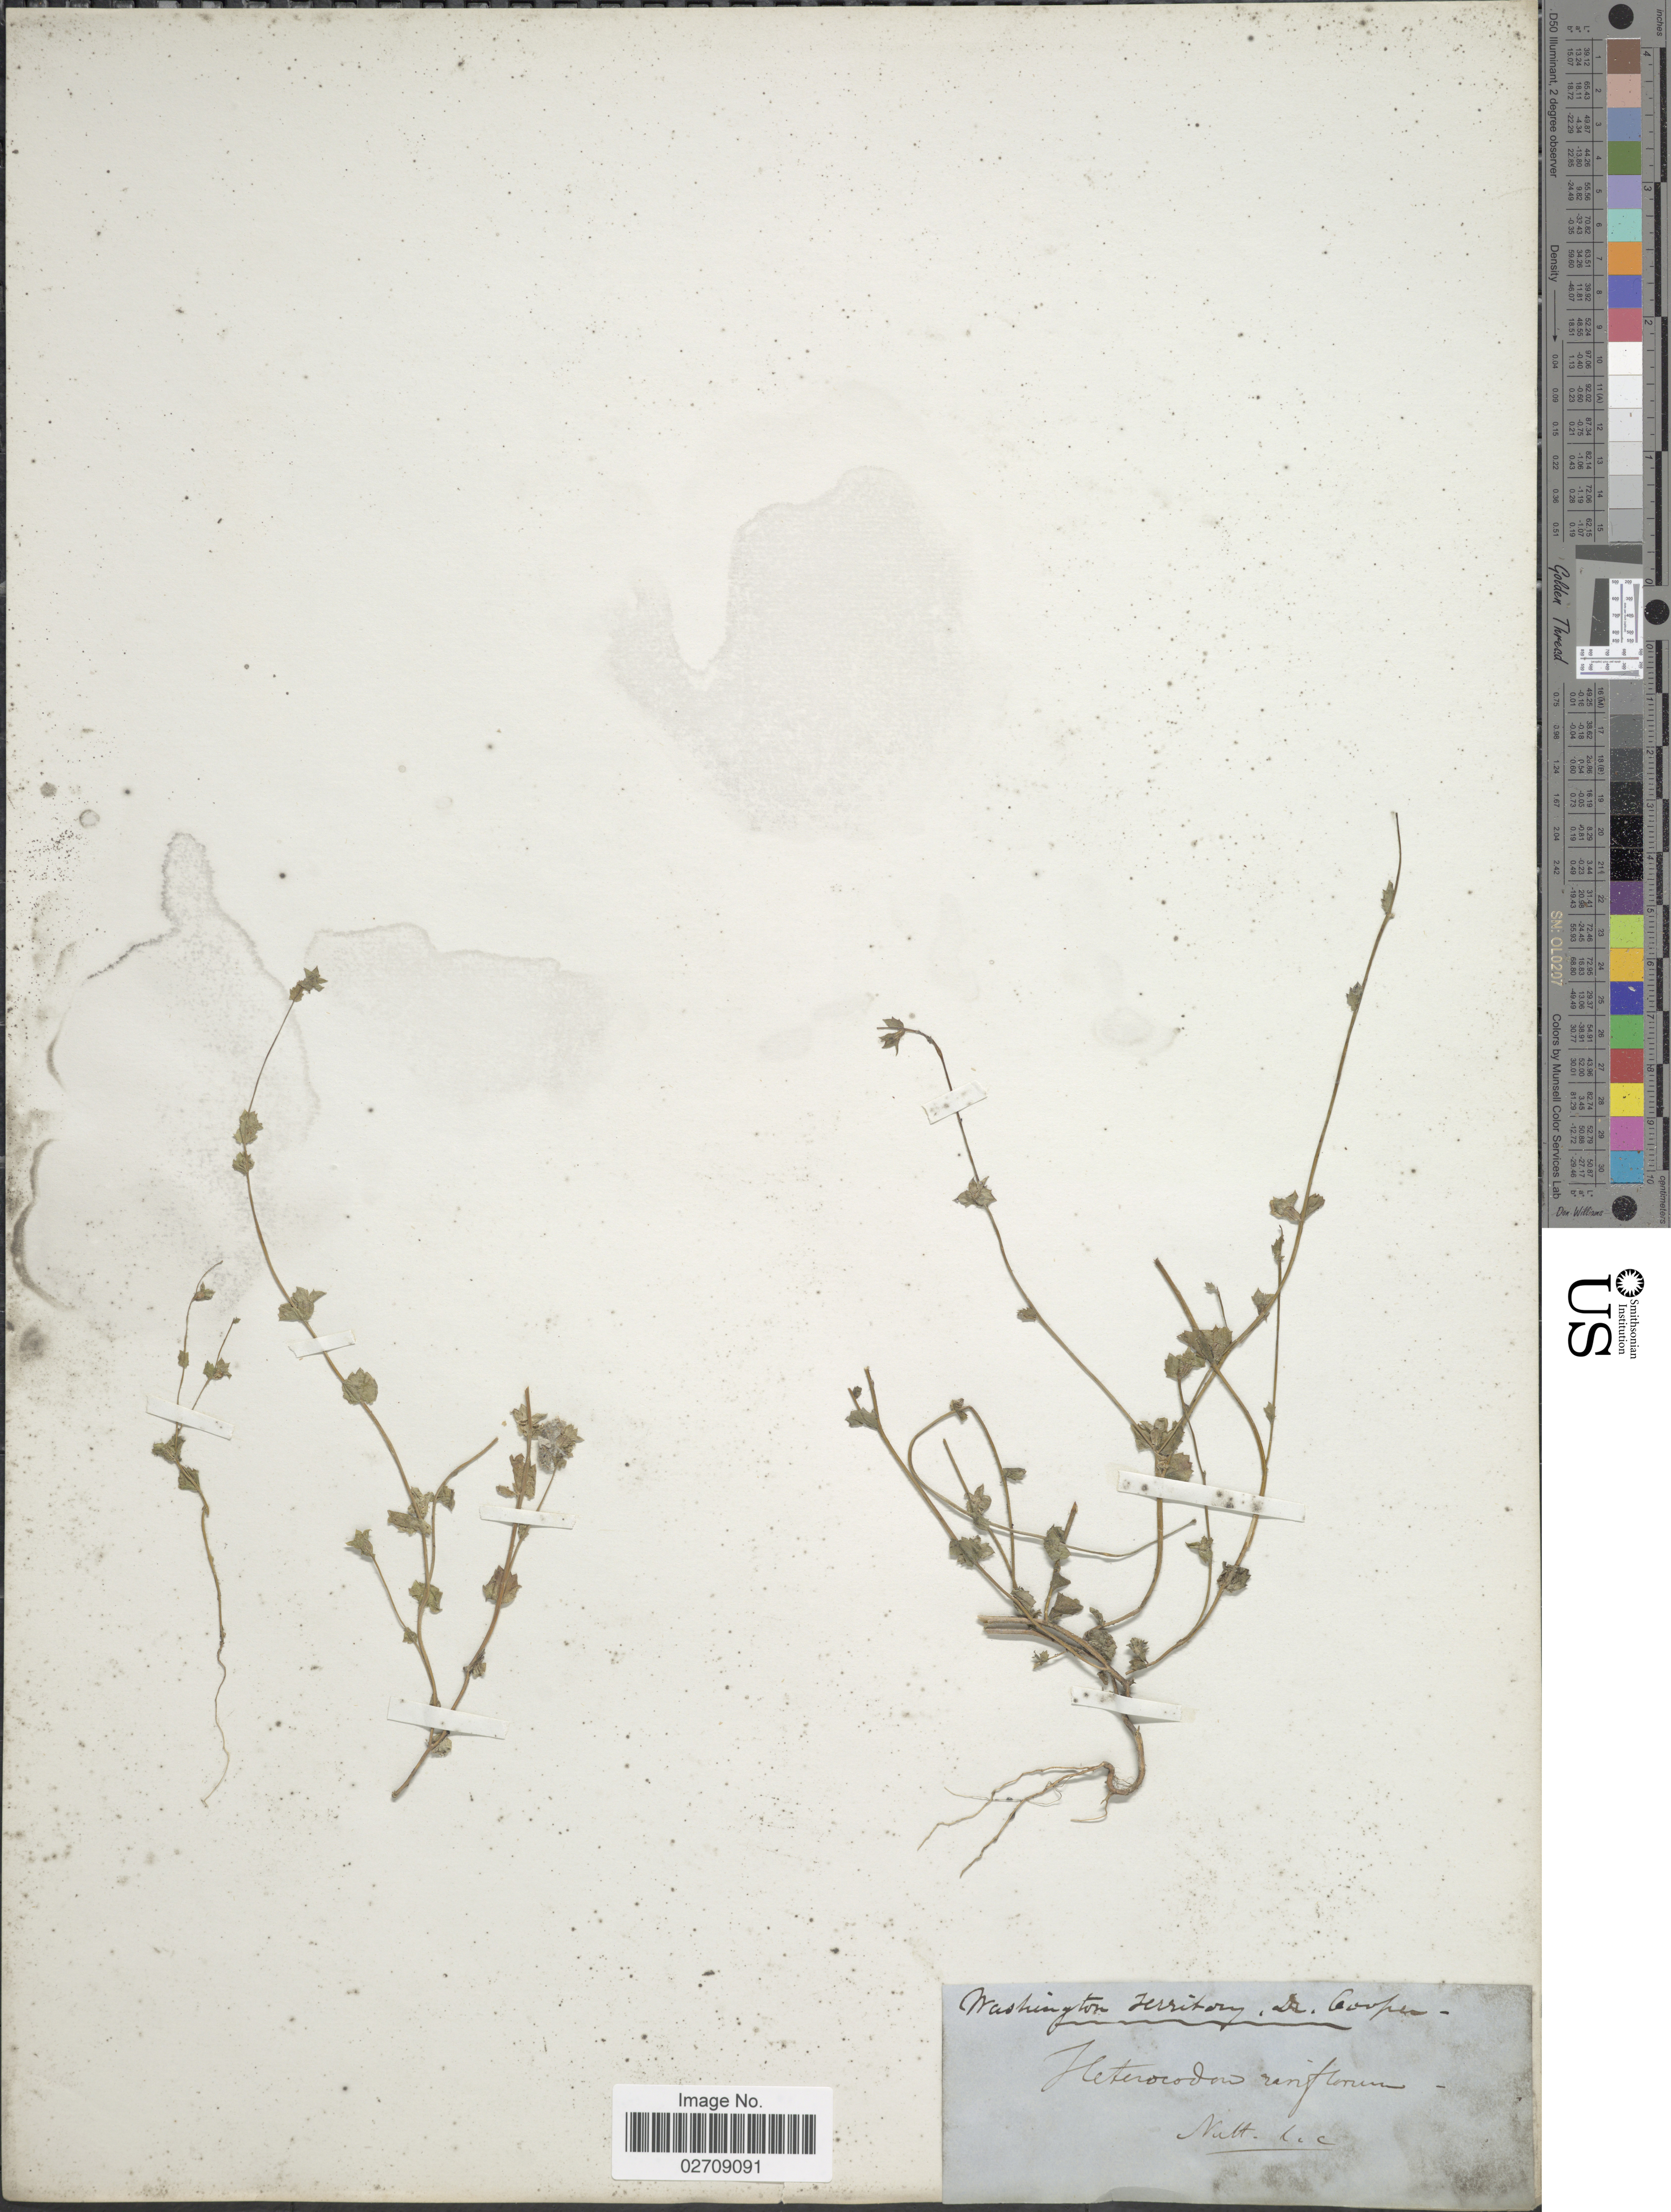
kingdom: Plantae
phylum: Tracheophyta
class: Magnoliopsida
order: Asterales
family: Campanulaceae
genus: Heterocodon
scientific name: Heterocodon rariflorum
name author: Nutt.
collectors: Dr. Cooper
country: United States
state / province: Washington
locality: Washington Territory.